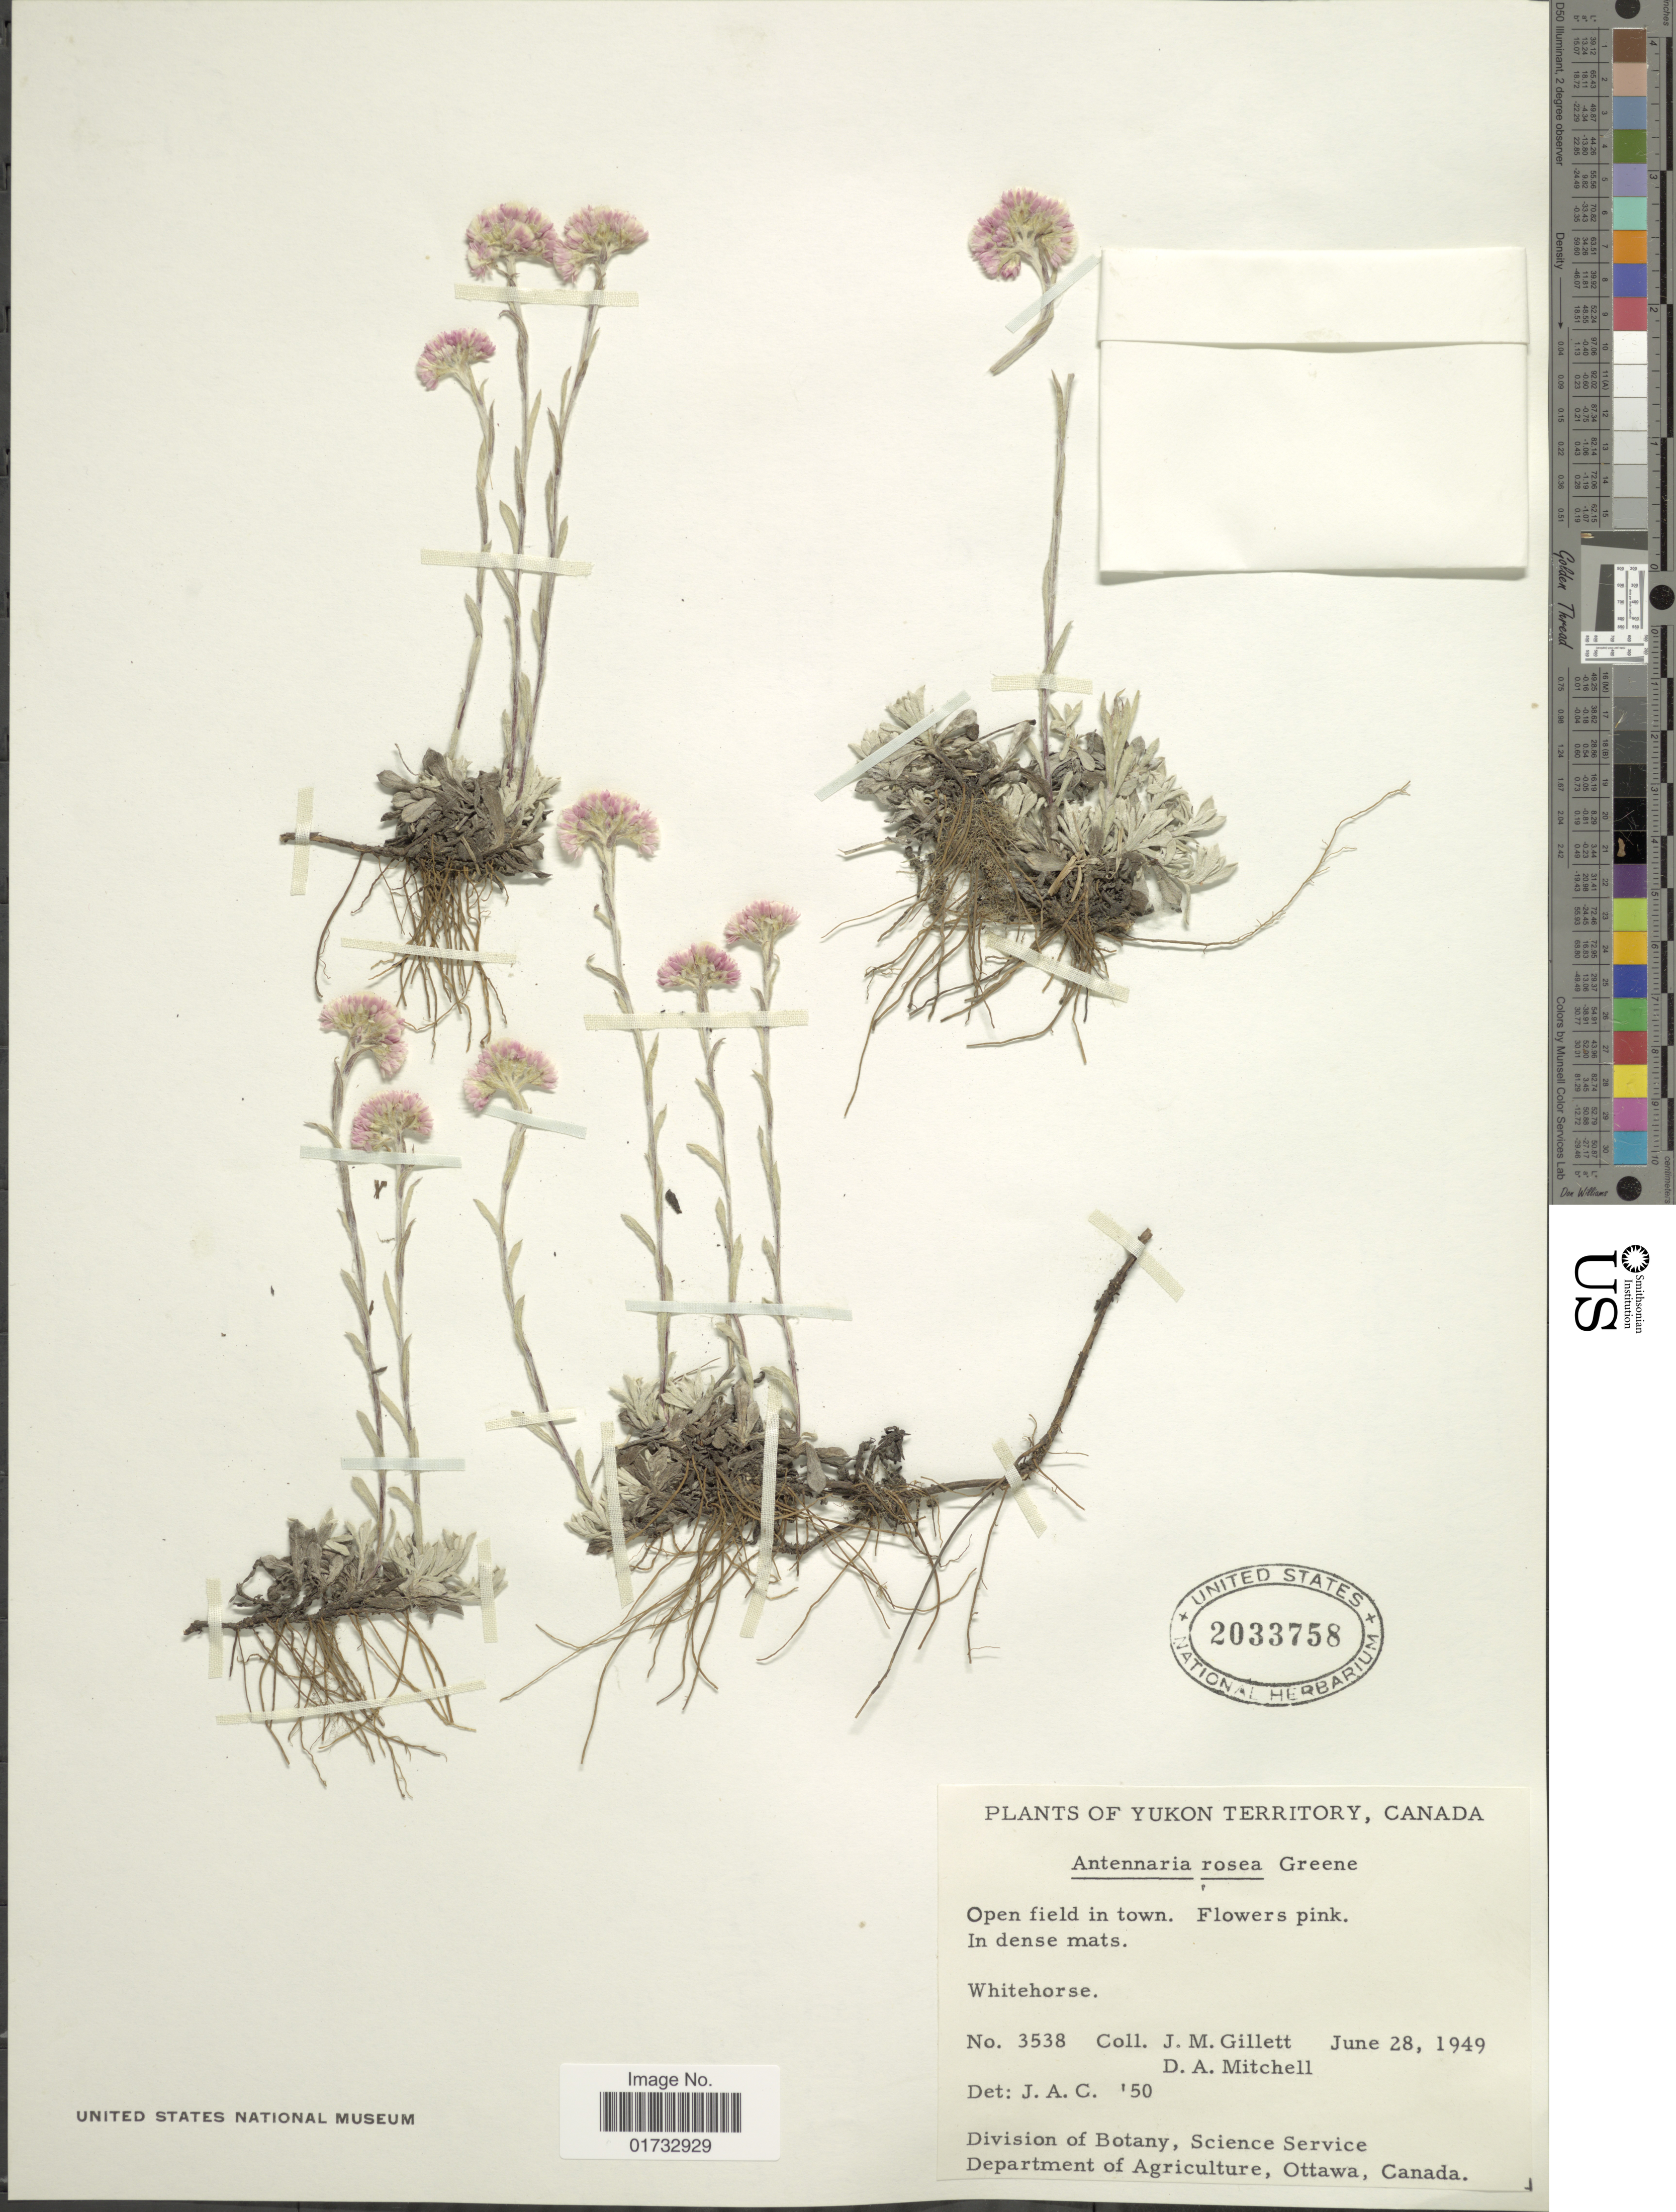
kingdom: Plantae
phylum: Tracheophyta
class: Magnoliopsida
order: Asterales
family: Asteraceae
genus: Antennaria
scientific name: Antennaria rosea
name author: Greene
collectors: J. M. Gillett & D. Mitchell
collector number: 3538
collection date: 1949-06-28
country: Canada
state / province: Yukon Territory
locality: Open field in town, in dense mats, Whitehorse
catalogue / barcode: US 2033758